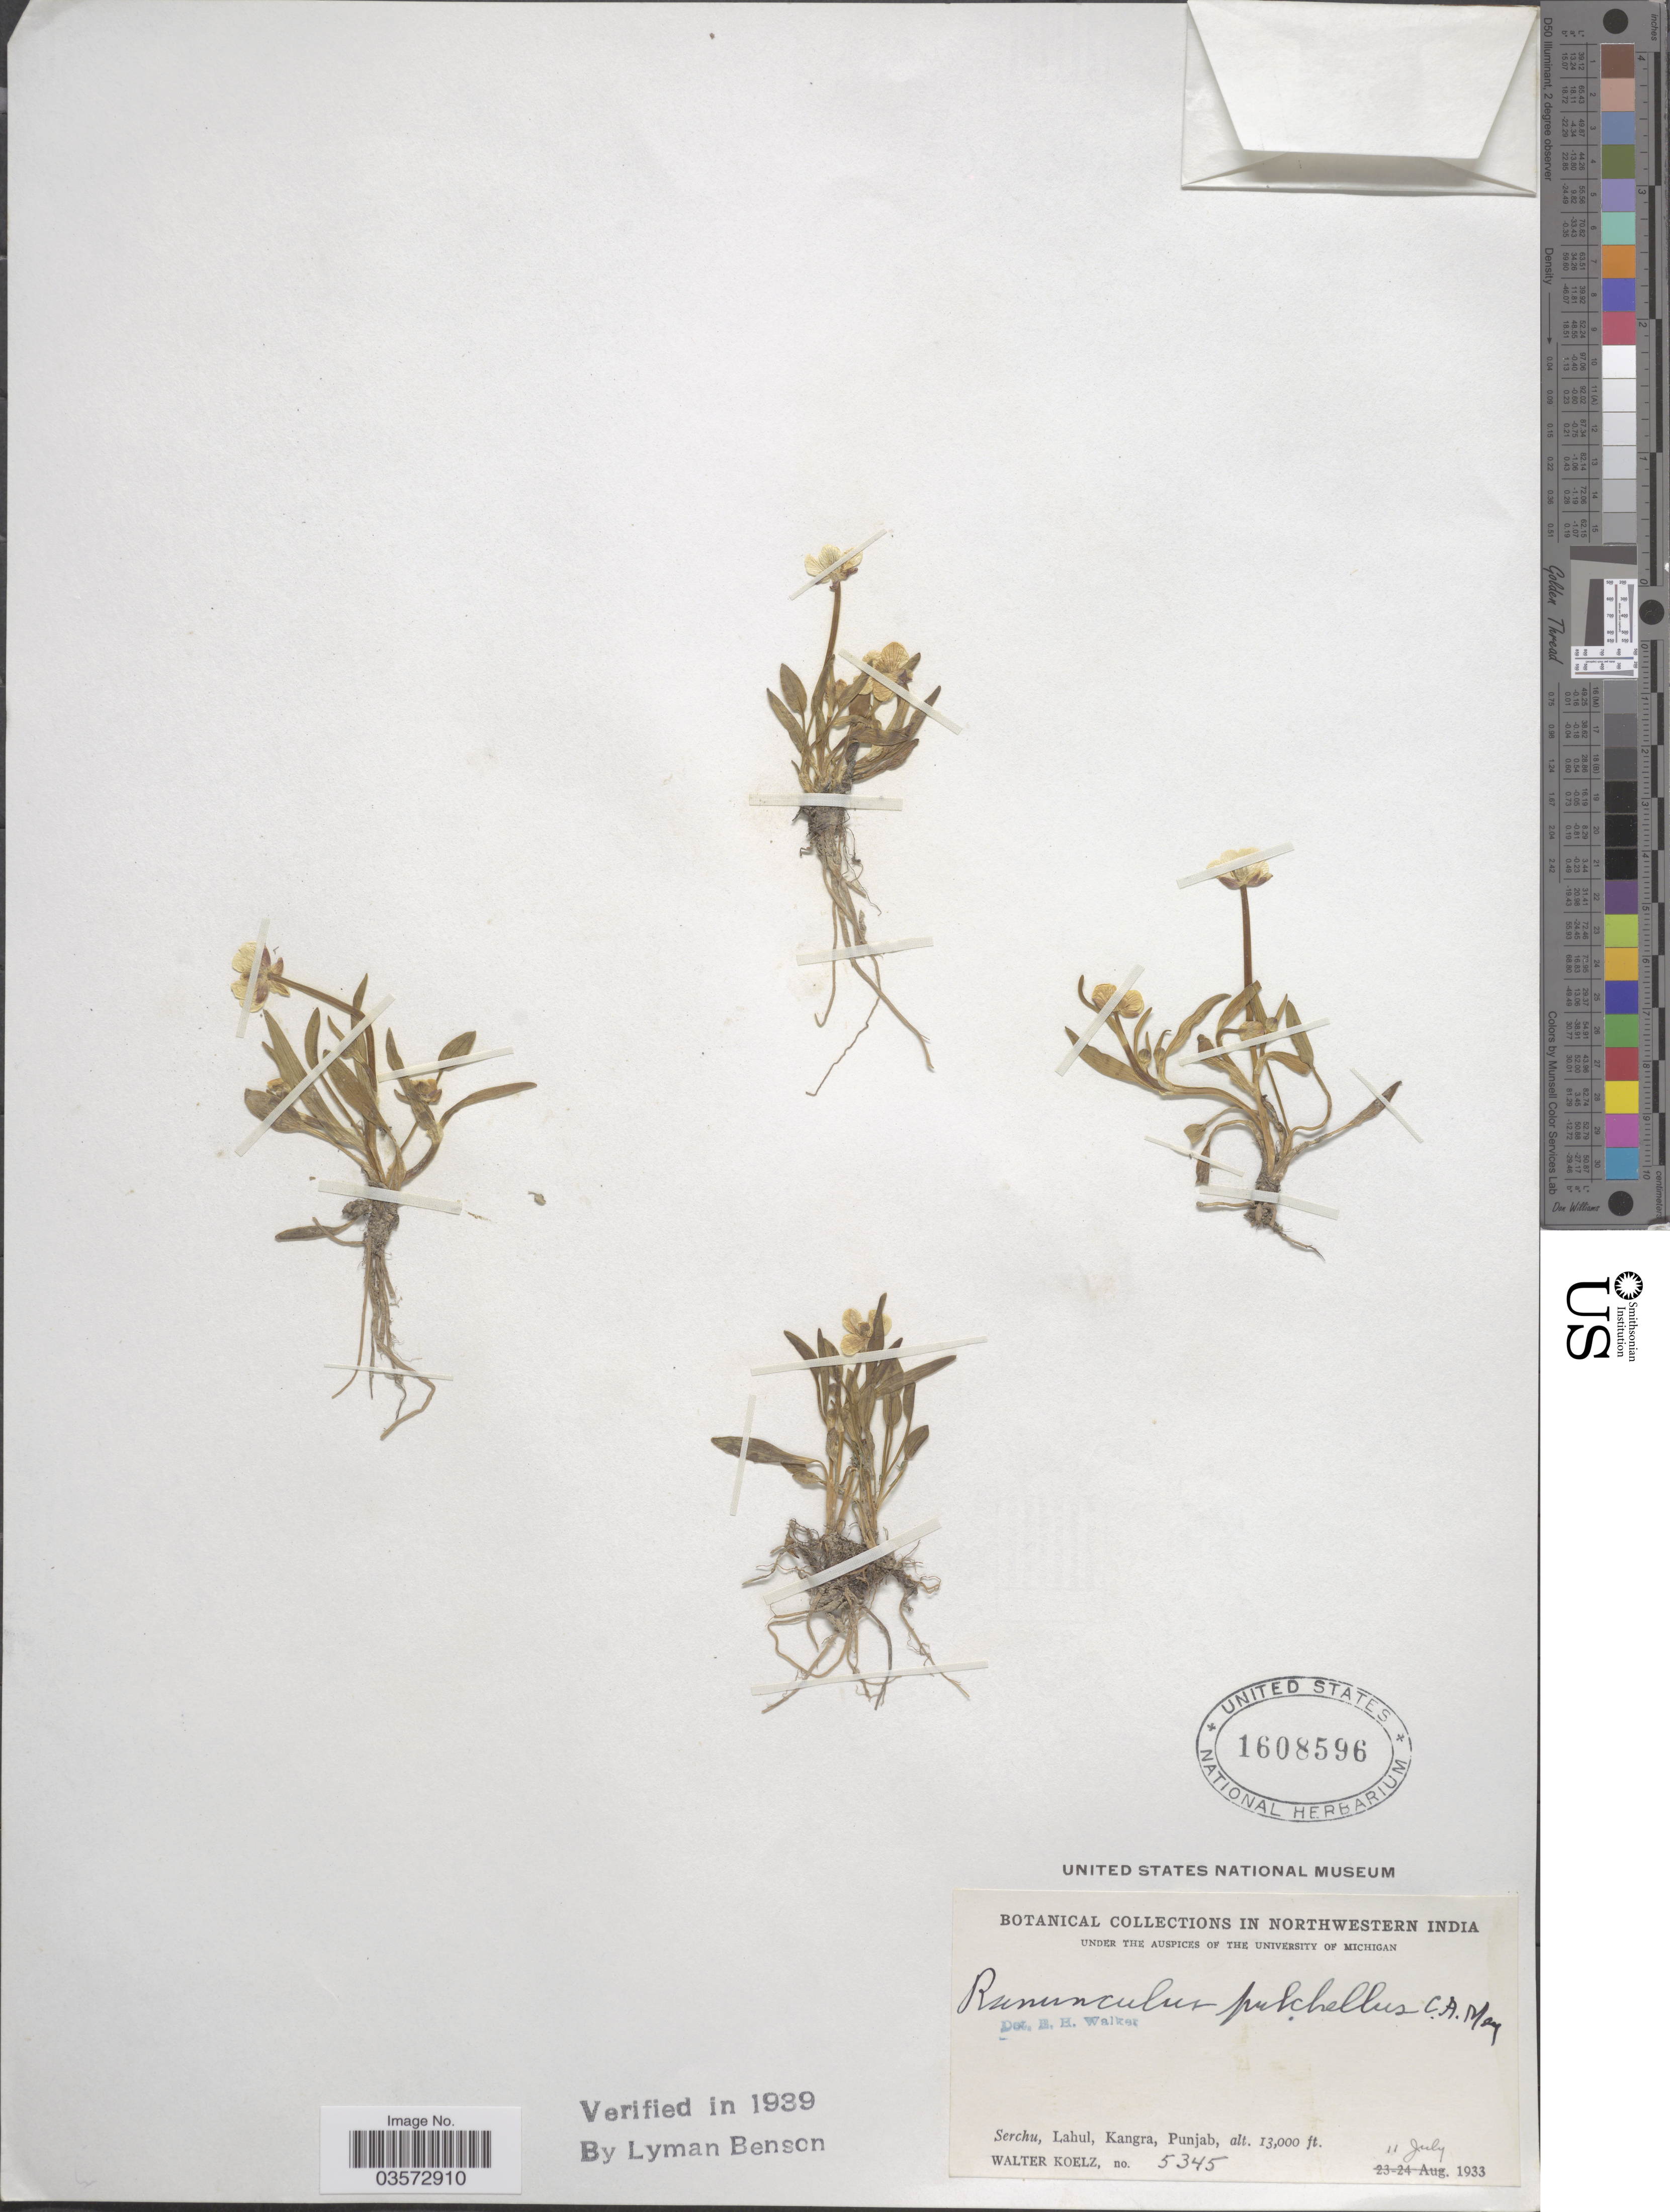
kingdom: Plantae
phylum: Tracheophyta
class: Magnoliopsida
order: Ranunculales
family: Ranunculaceae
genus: Ranunculus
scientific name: Ranunculus pulchellus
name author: Ledeb. ex Spreng.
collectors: W. N. Koelz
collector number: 5345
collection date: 1933-07-11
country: India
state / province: Punjab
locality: Northwestern India. Serchu, Lahul, Kangra, Punjab.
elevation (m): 3962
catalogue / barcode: US 1608596